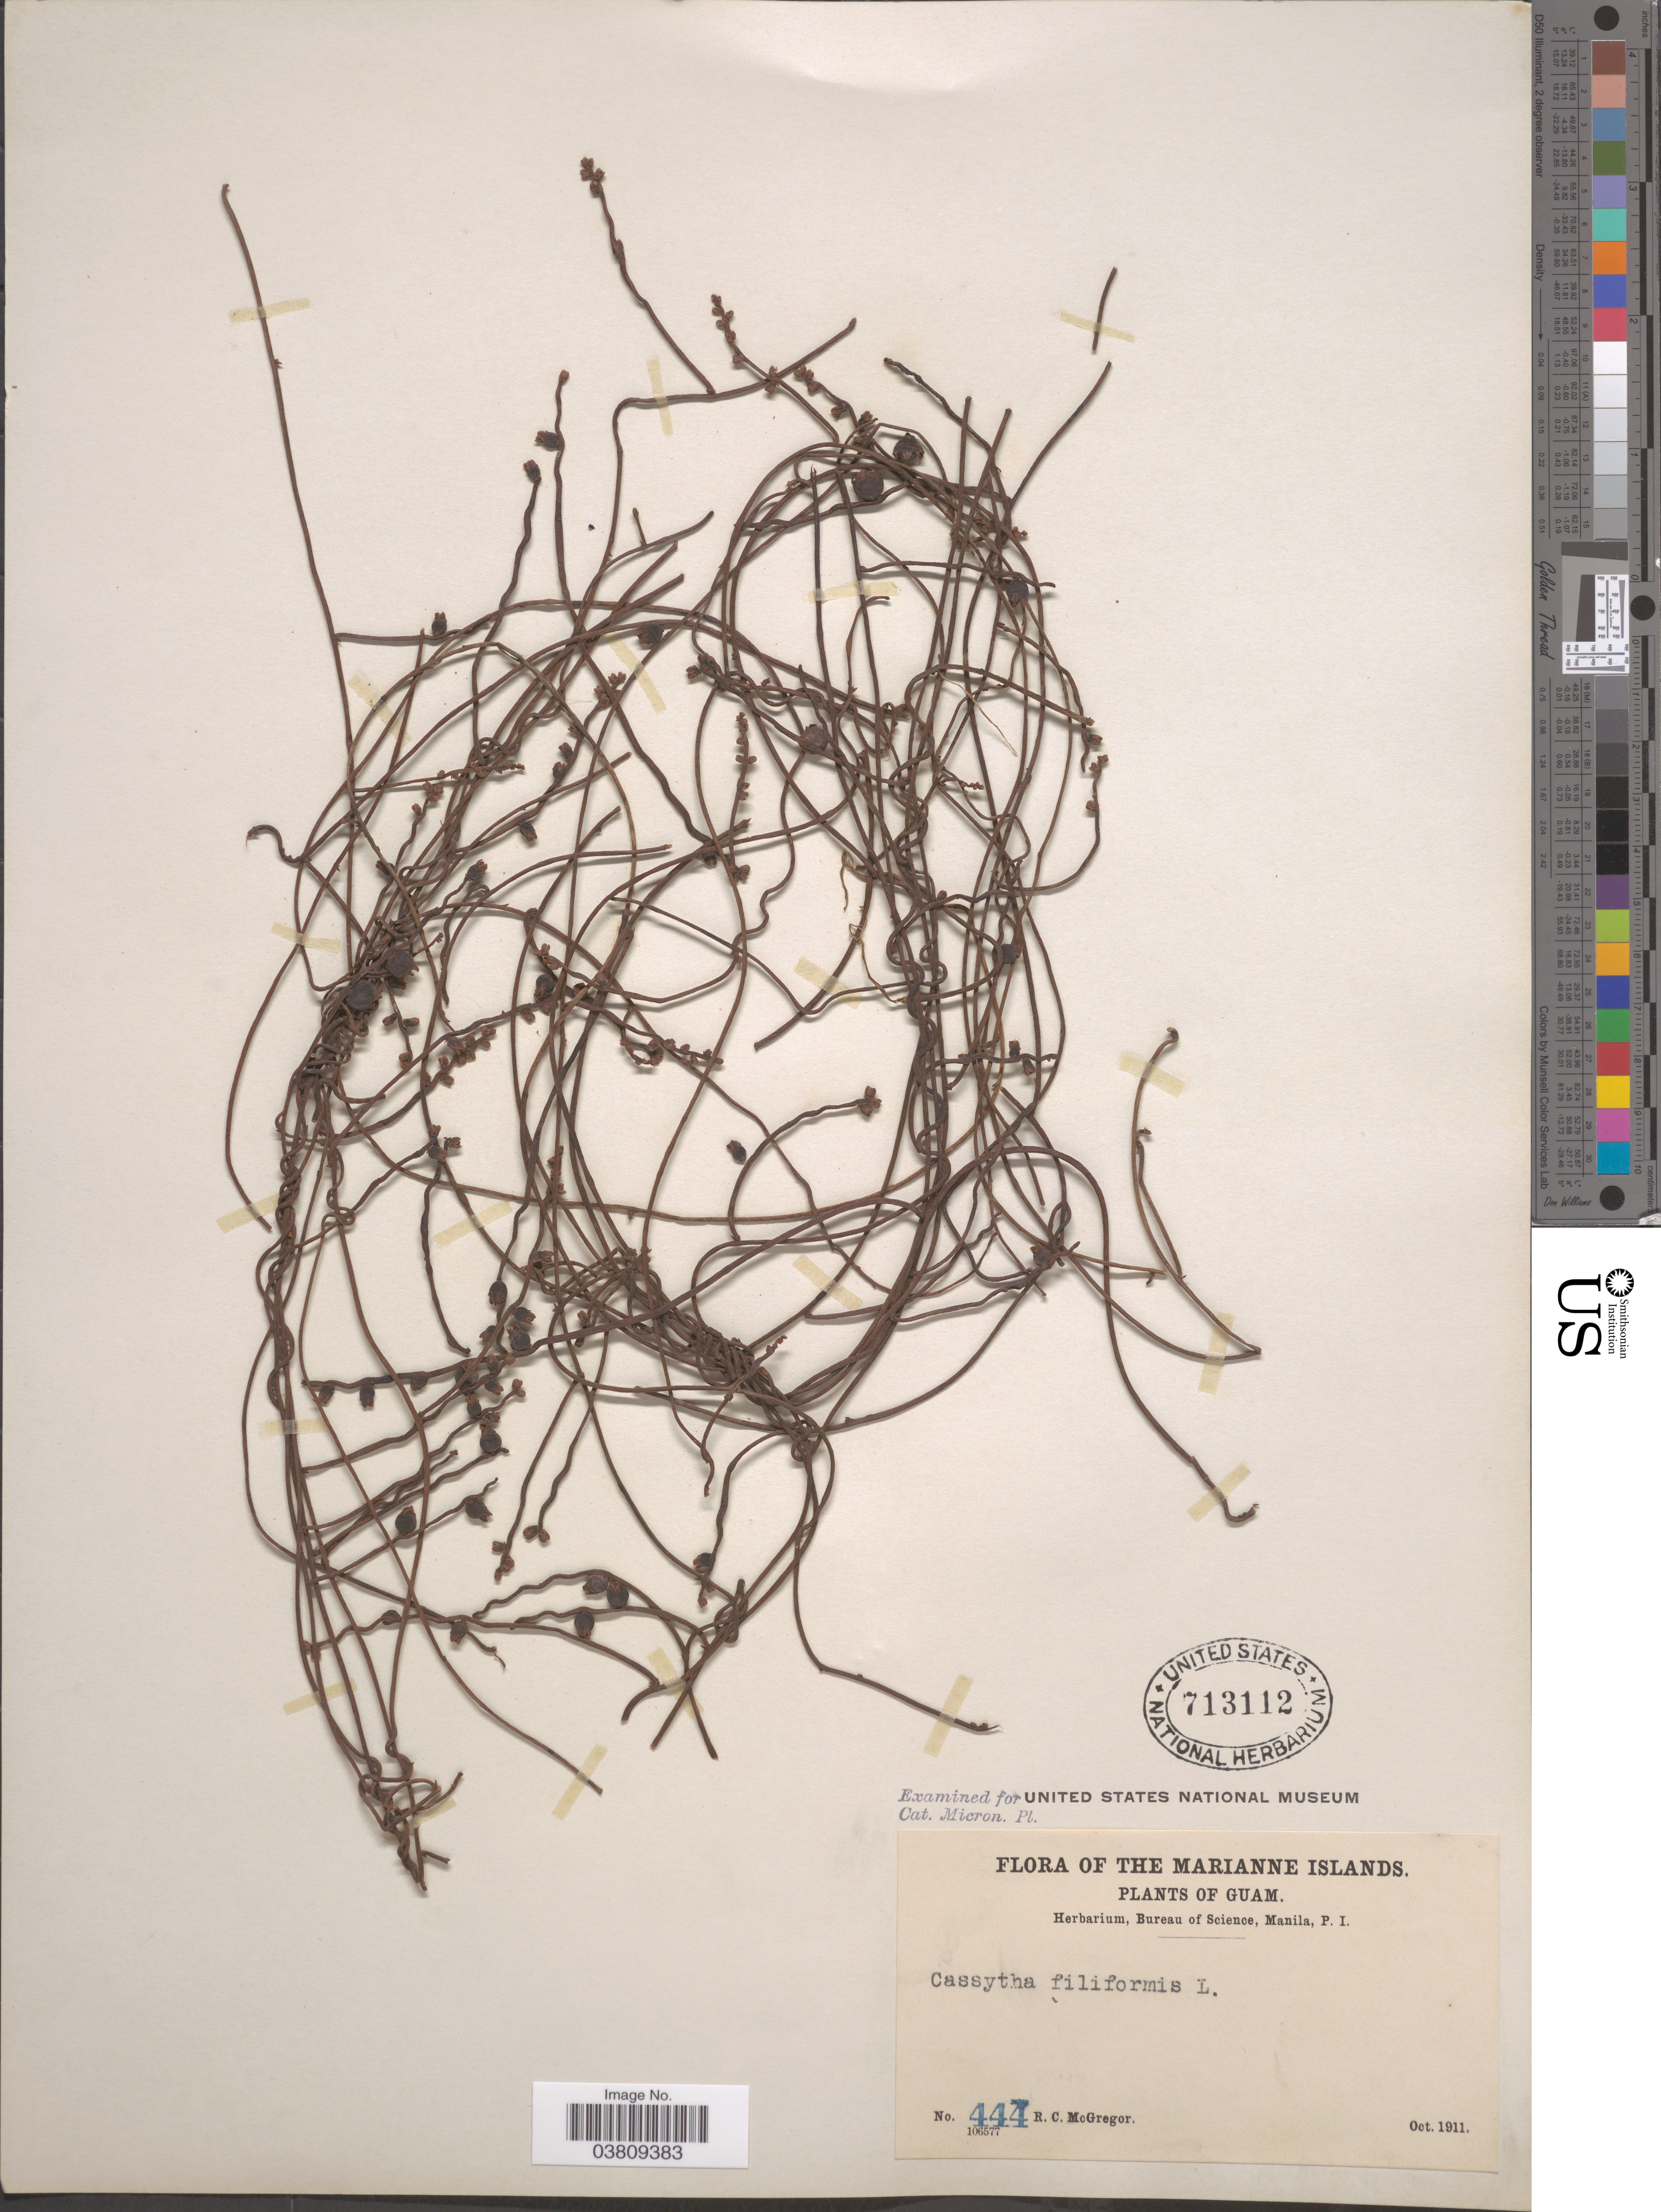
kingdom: Plantae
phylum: Tracheophyta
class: Magnoliopsida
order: Laurales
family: Lauraceae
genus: Cassytha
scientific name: Cassytha filiformis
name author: L.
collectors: R. C. McGregor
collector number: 444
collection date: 1911-10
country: Guam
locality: The Marianne Islands.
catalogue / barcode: US 713112